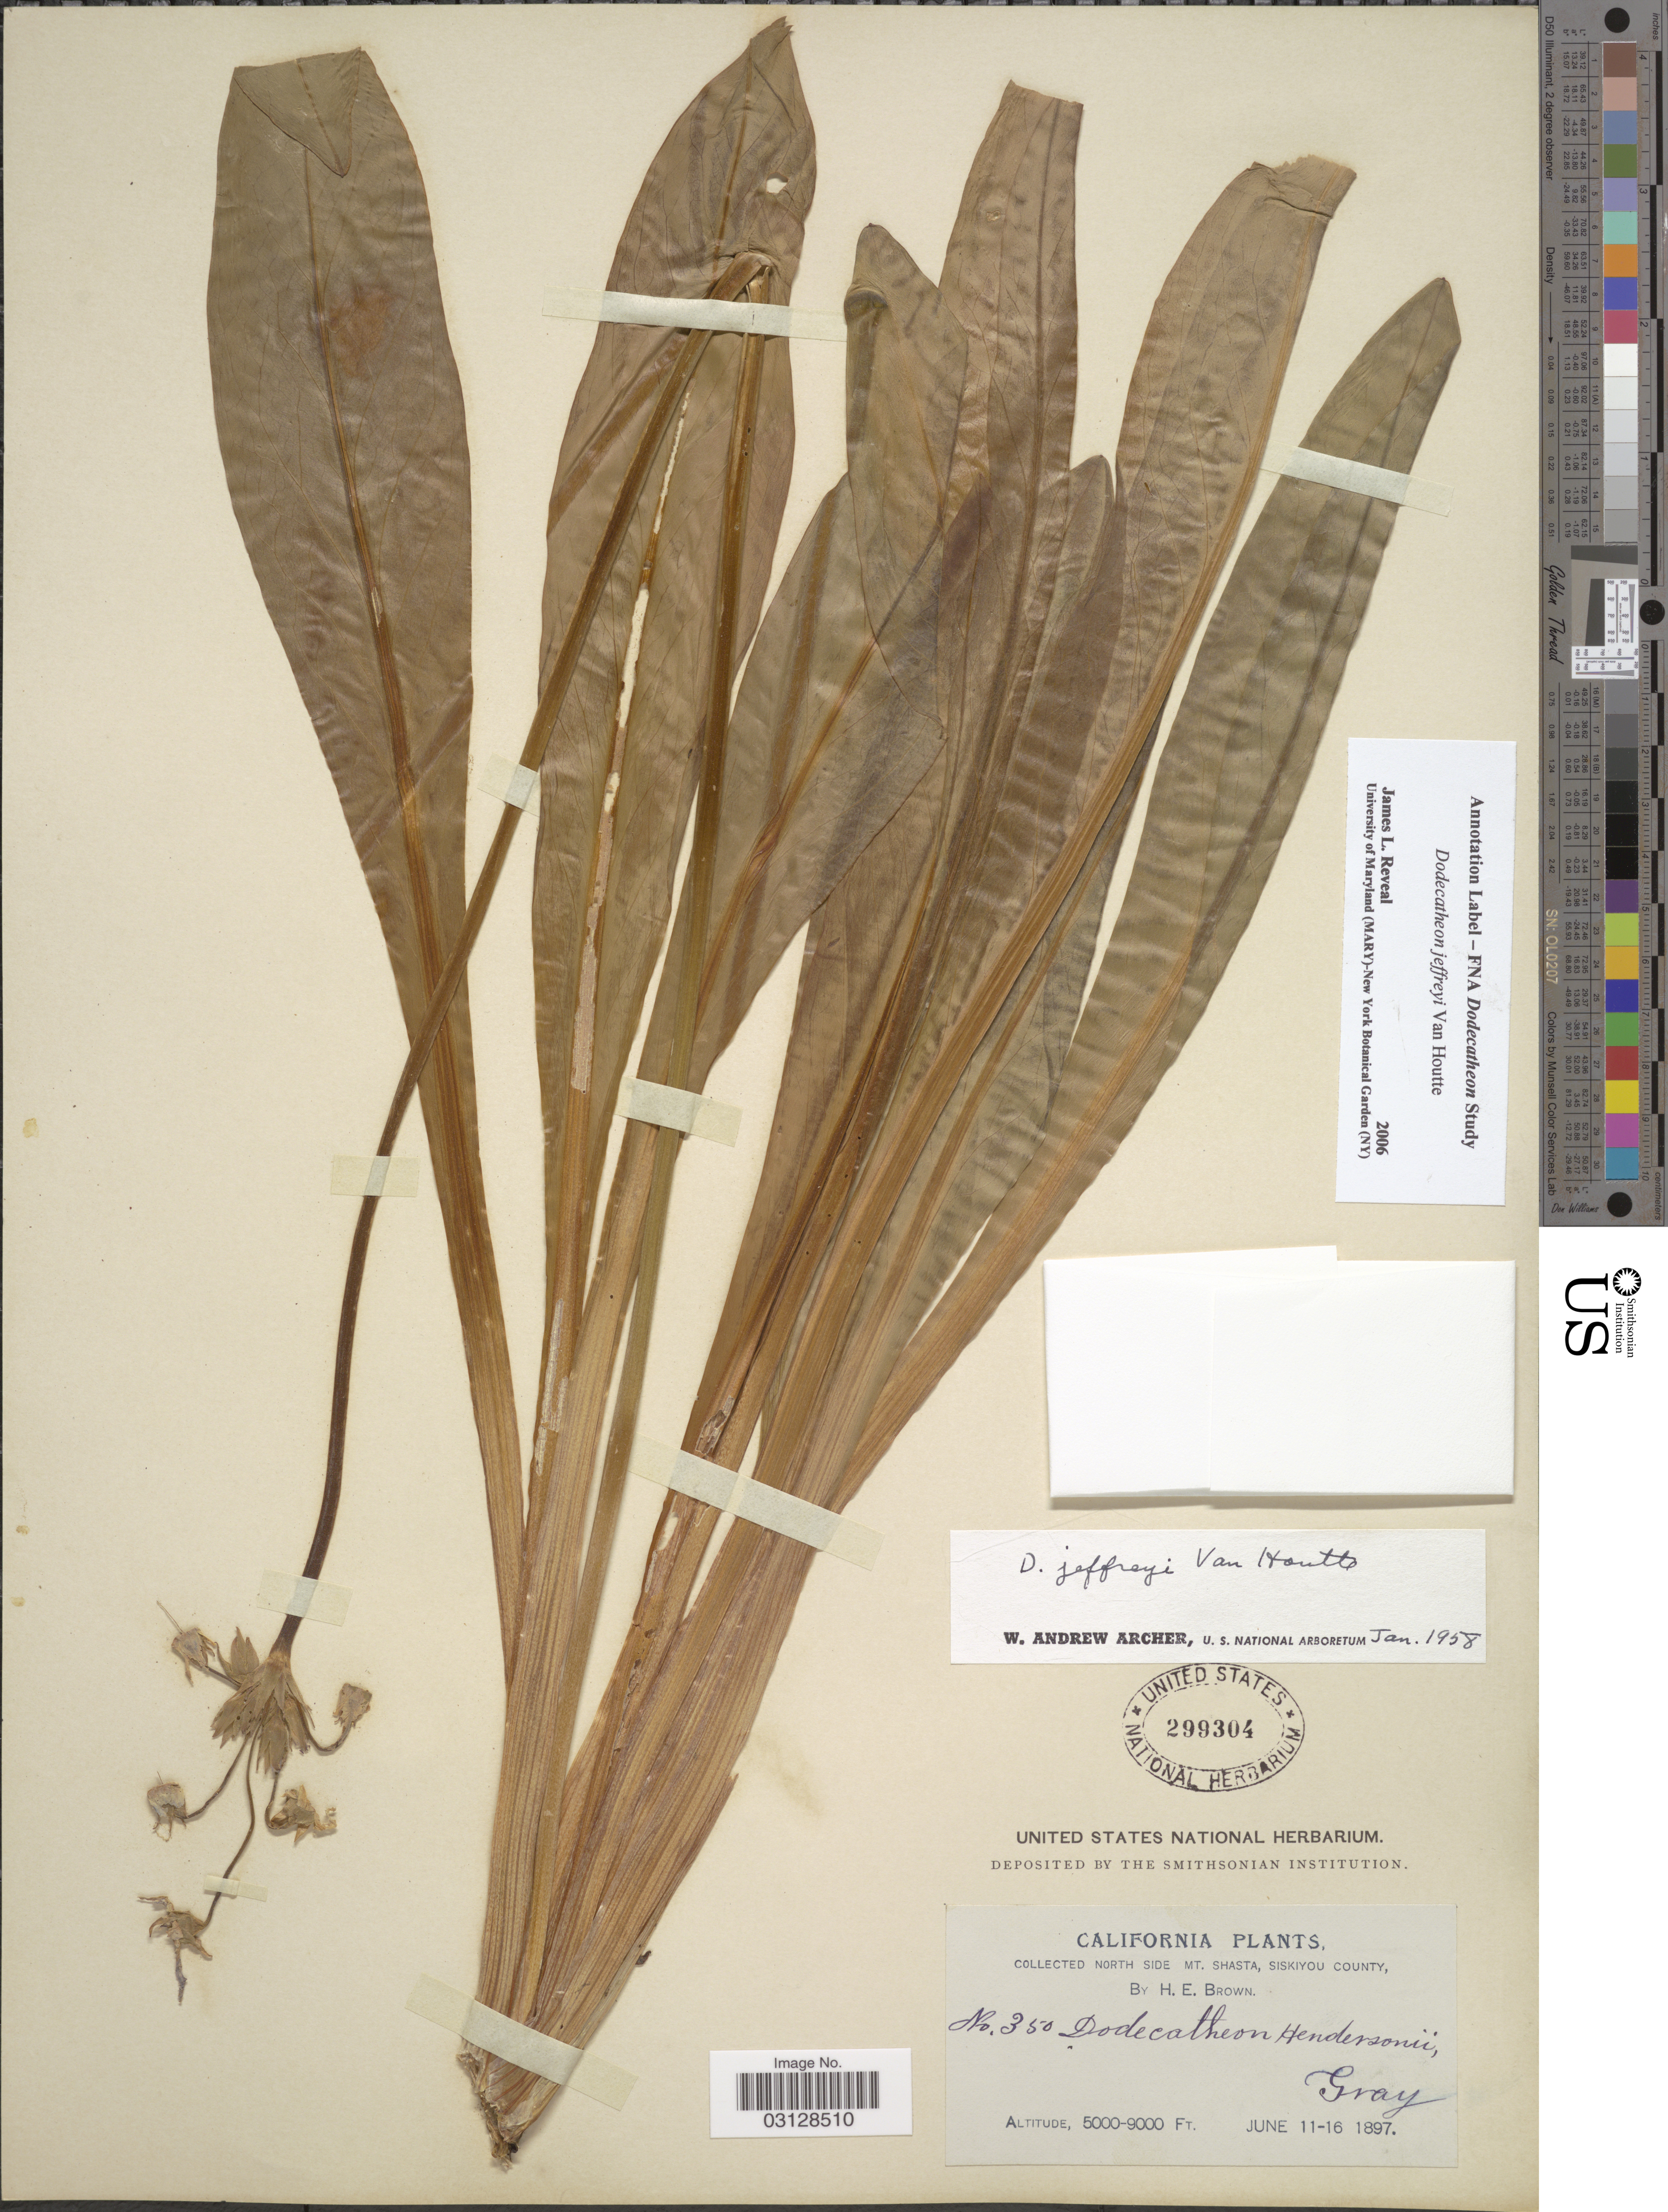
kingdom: Plantae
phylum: Tracheophyta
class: Magnoliopsida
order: Ericales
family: Primulaceae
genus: Dodecatheon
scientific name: Dodecatheon jeffreyi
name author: Van Houtte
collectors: H. E. Brown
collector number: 350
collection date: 1897-06-11/1897-06-16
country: United States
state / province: California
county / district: Siskiyou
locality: North Side Mt. Shasta, Siskiyou County.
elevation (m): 1524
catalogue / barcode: US 299304